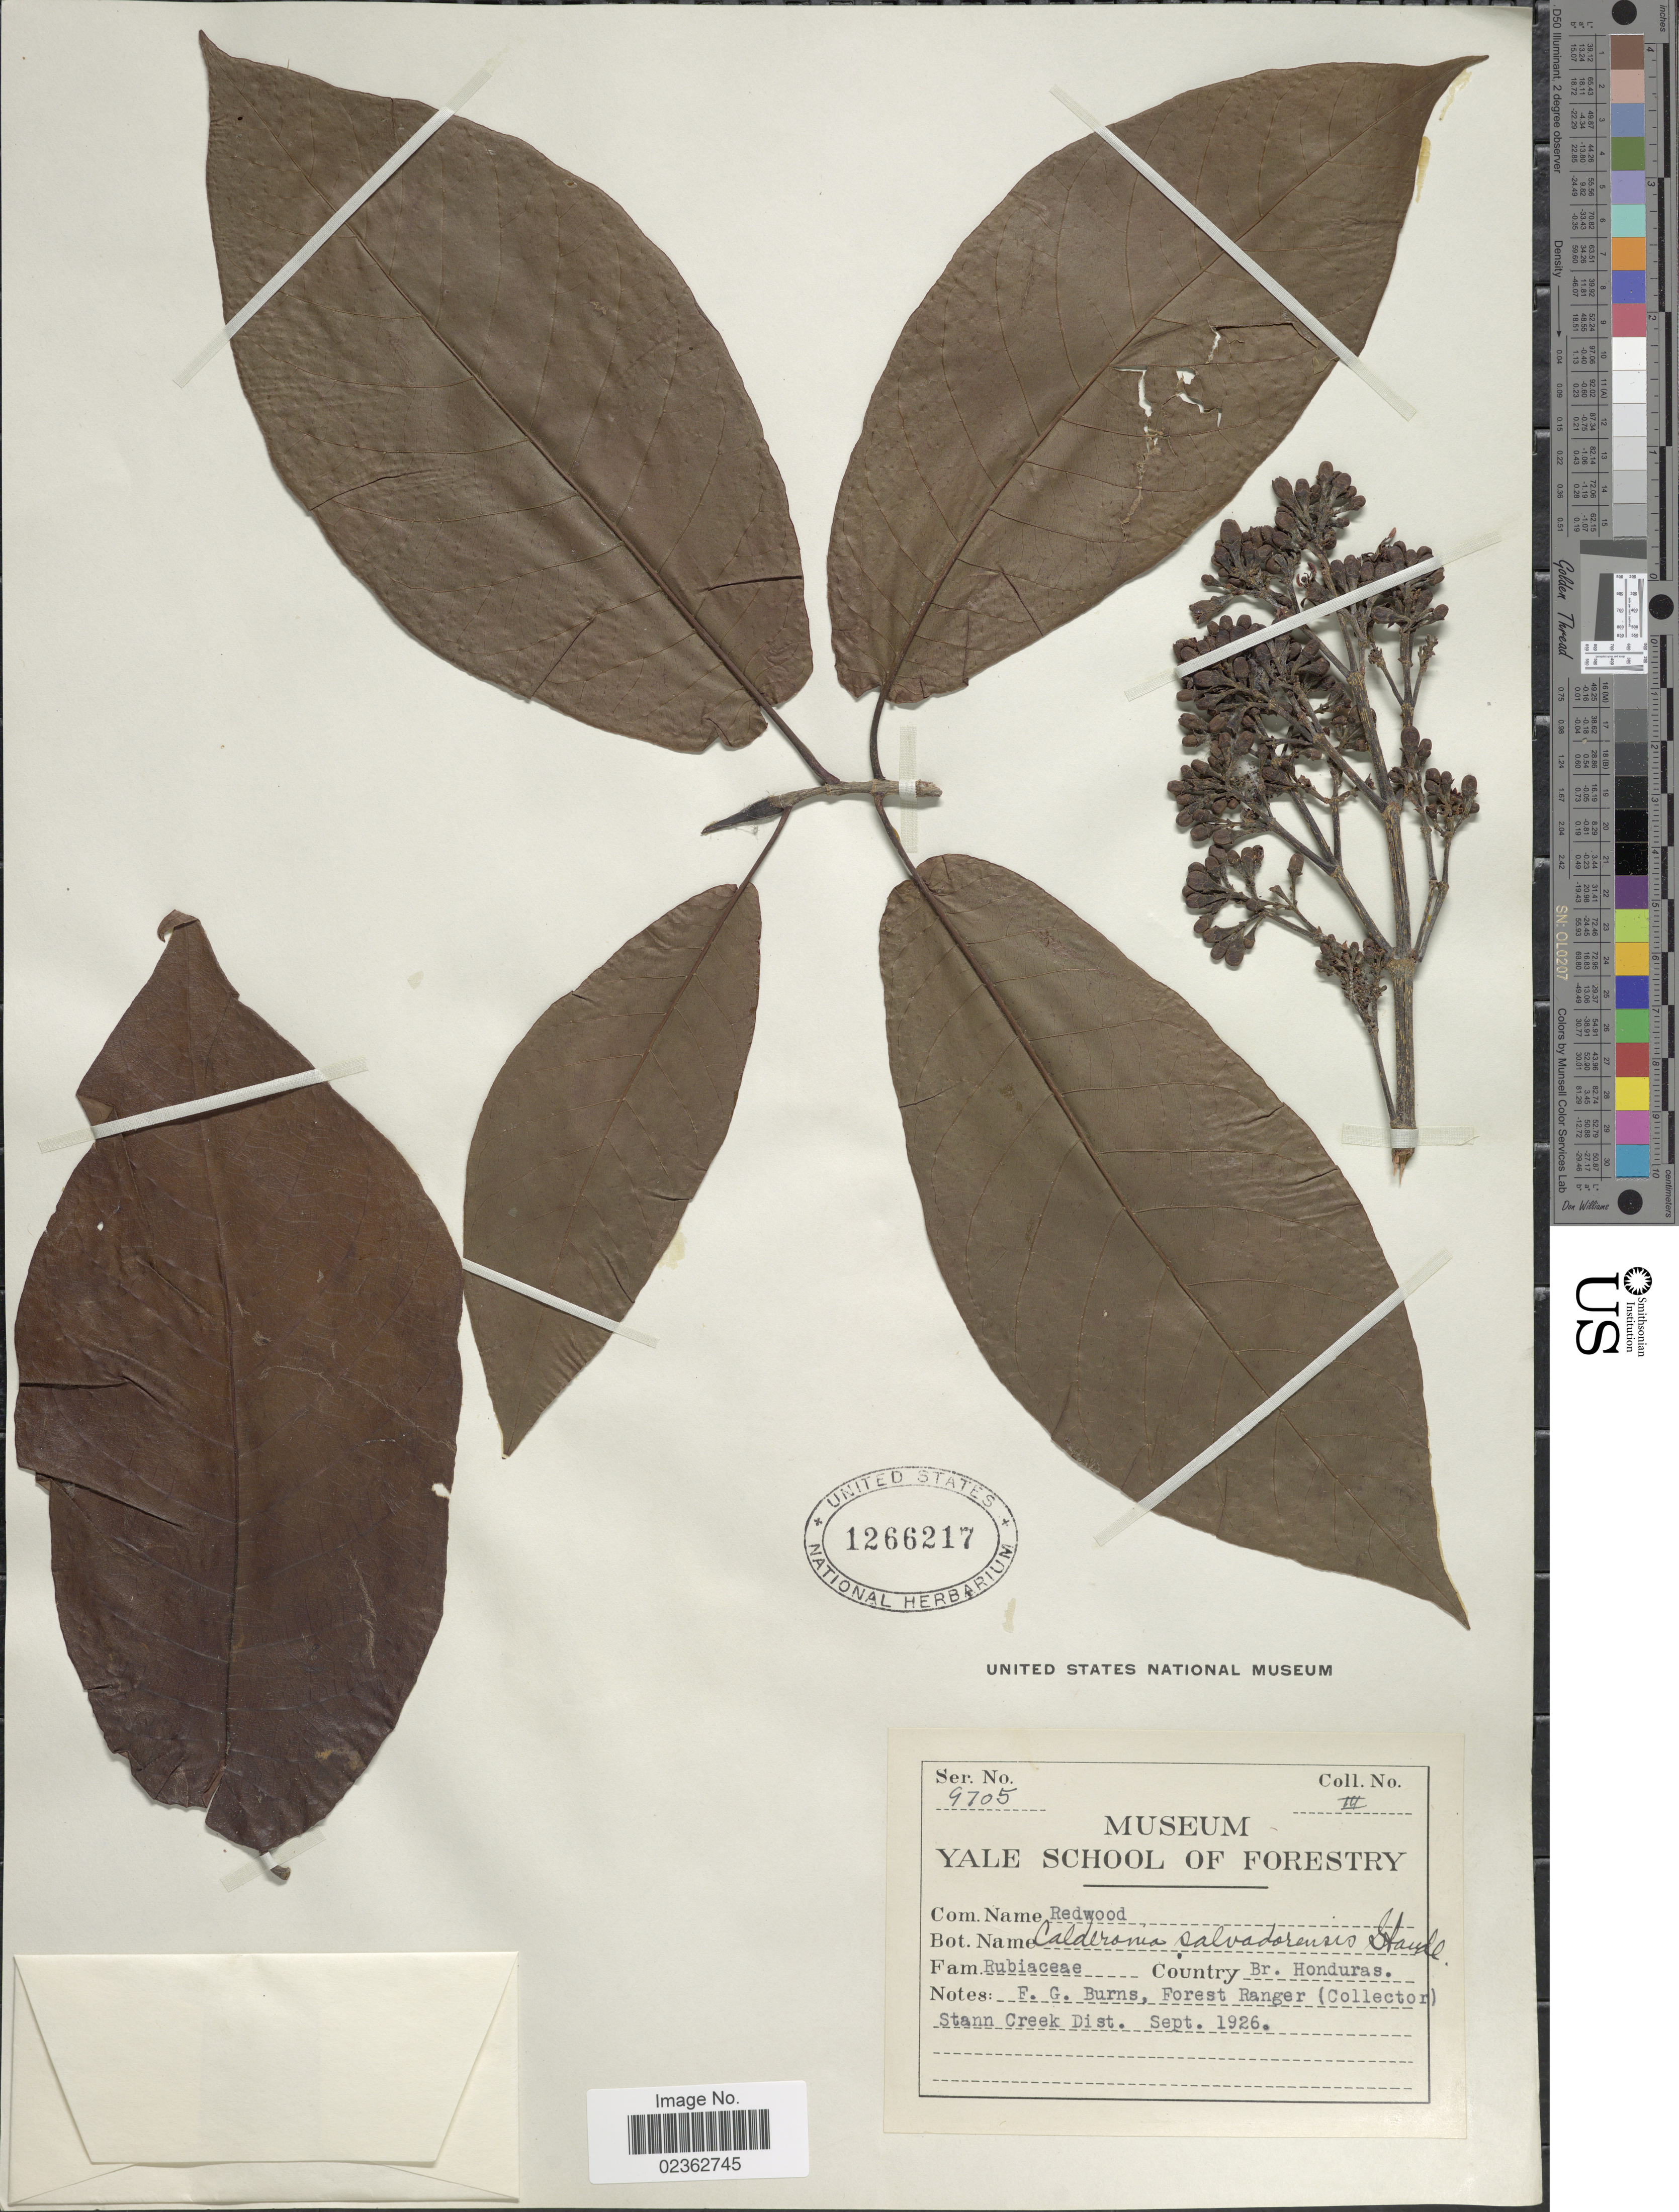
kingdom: Plantae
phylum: Tracheophyta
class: Magnoliopsida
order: Gentianales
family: Rubiaceae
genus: Simira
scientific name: Simira salvadorensis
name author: Standl.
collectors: F. Burns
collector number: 4*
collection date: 1926-09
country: Belize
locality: Stann Creek Dist., Country Br. Honduras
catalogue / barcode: US 1266217